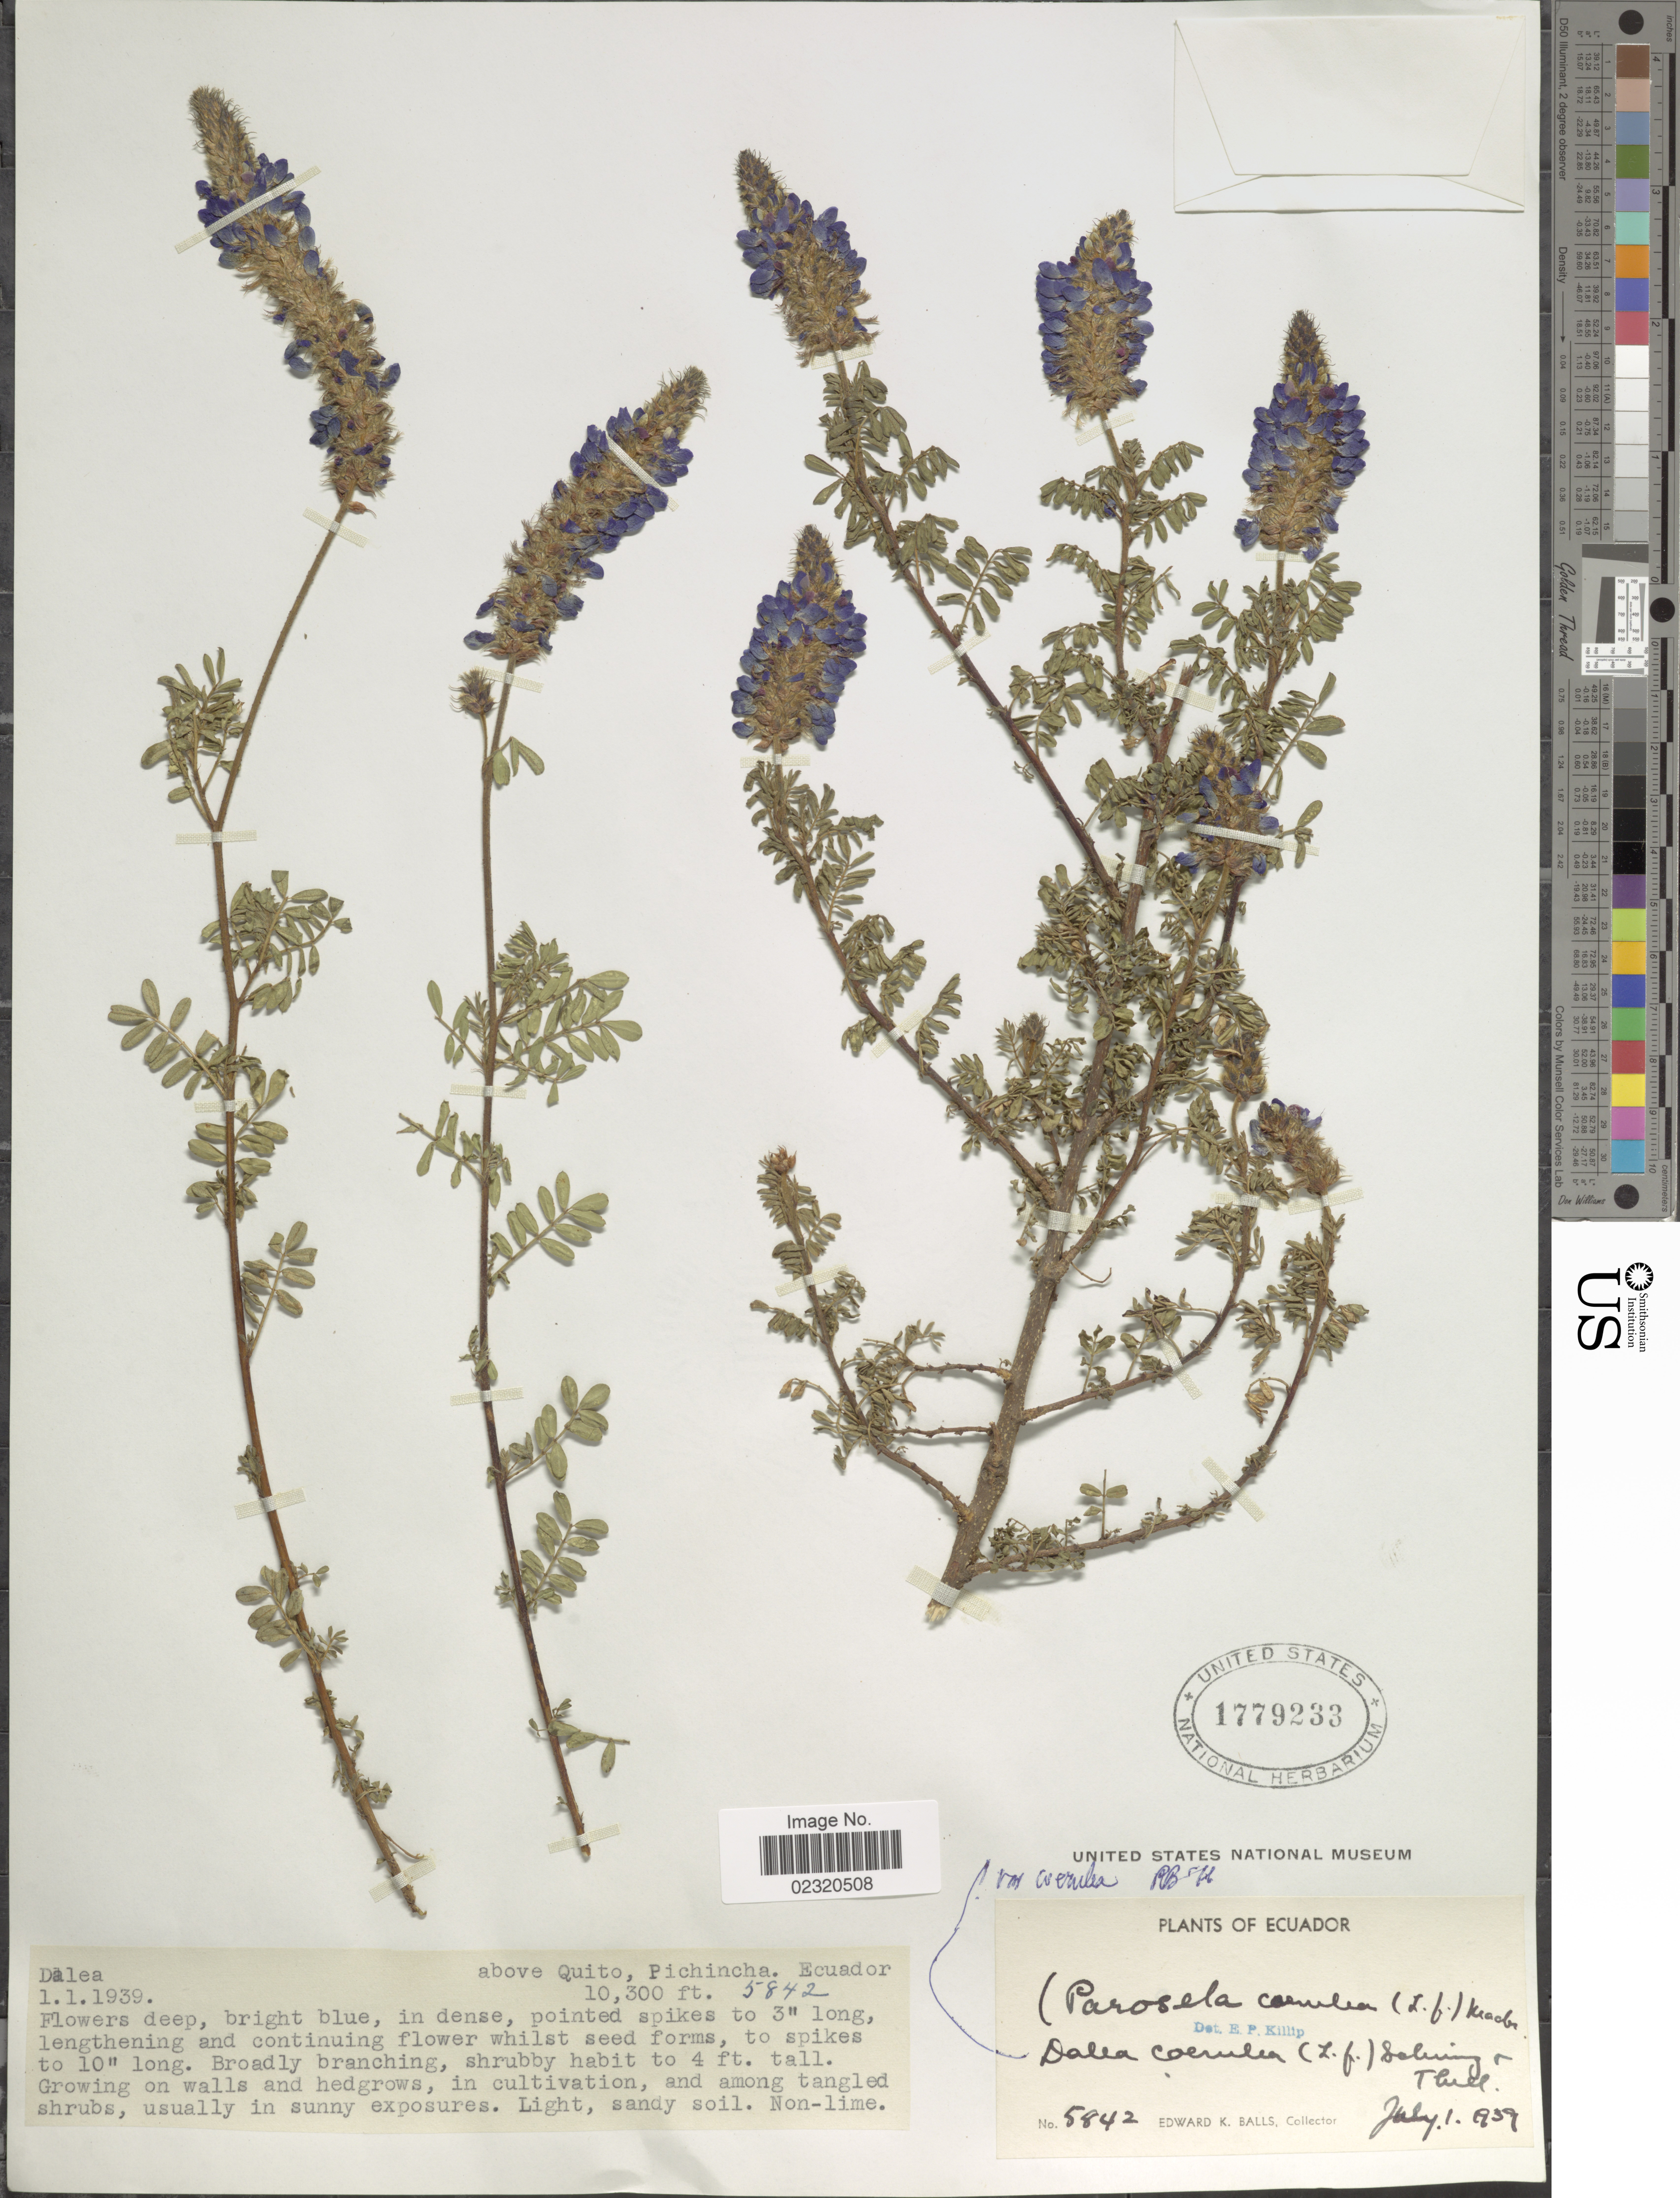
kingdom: Plantae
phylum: Tracheophyta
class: Magnoliopsida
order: Fabales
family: Fabaceae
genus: Dalea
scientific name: Dalea coerulea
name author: (L. f.) Schinz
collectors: E. K. Balls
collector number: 5842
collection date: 1939-01-01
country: Ecuador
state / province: Pichincha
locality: Above Quito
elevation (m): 3139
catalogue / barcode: US 1779233